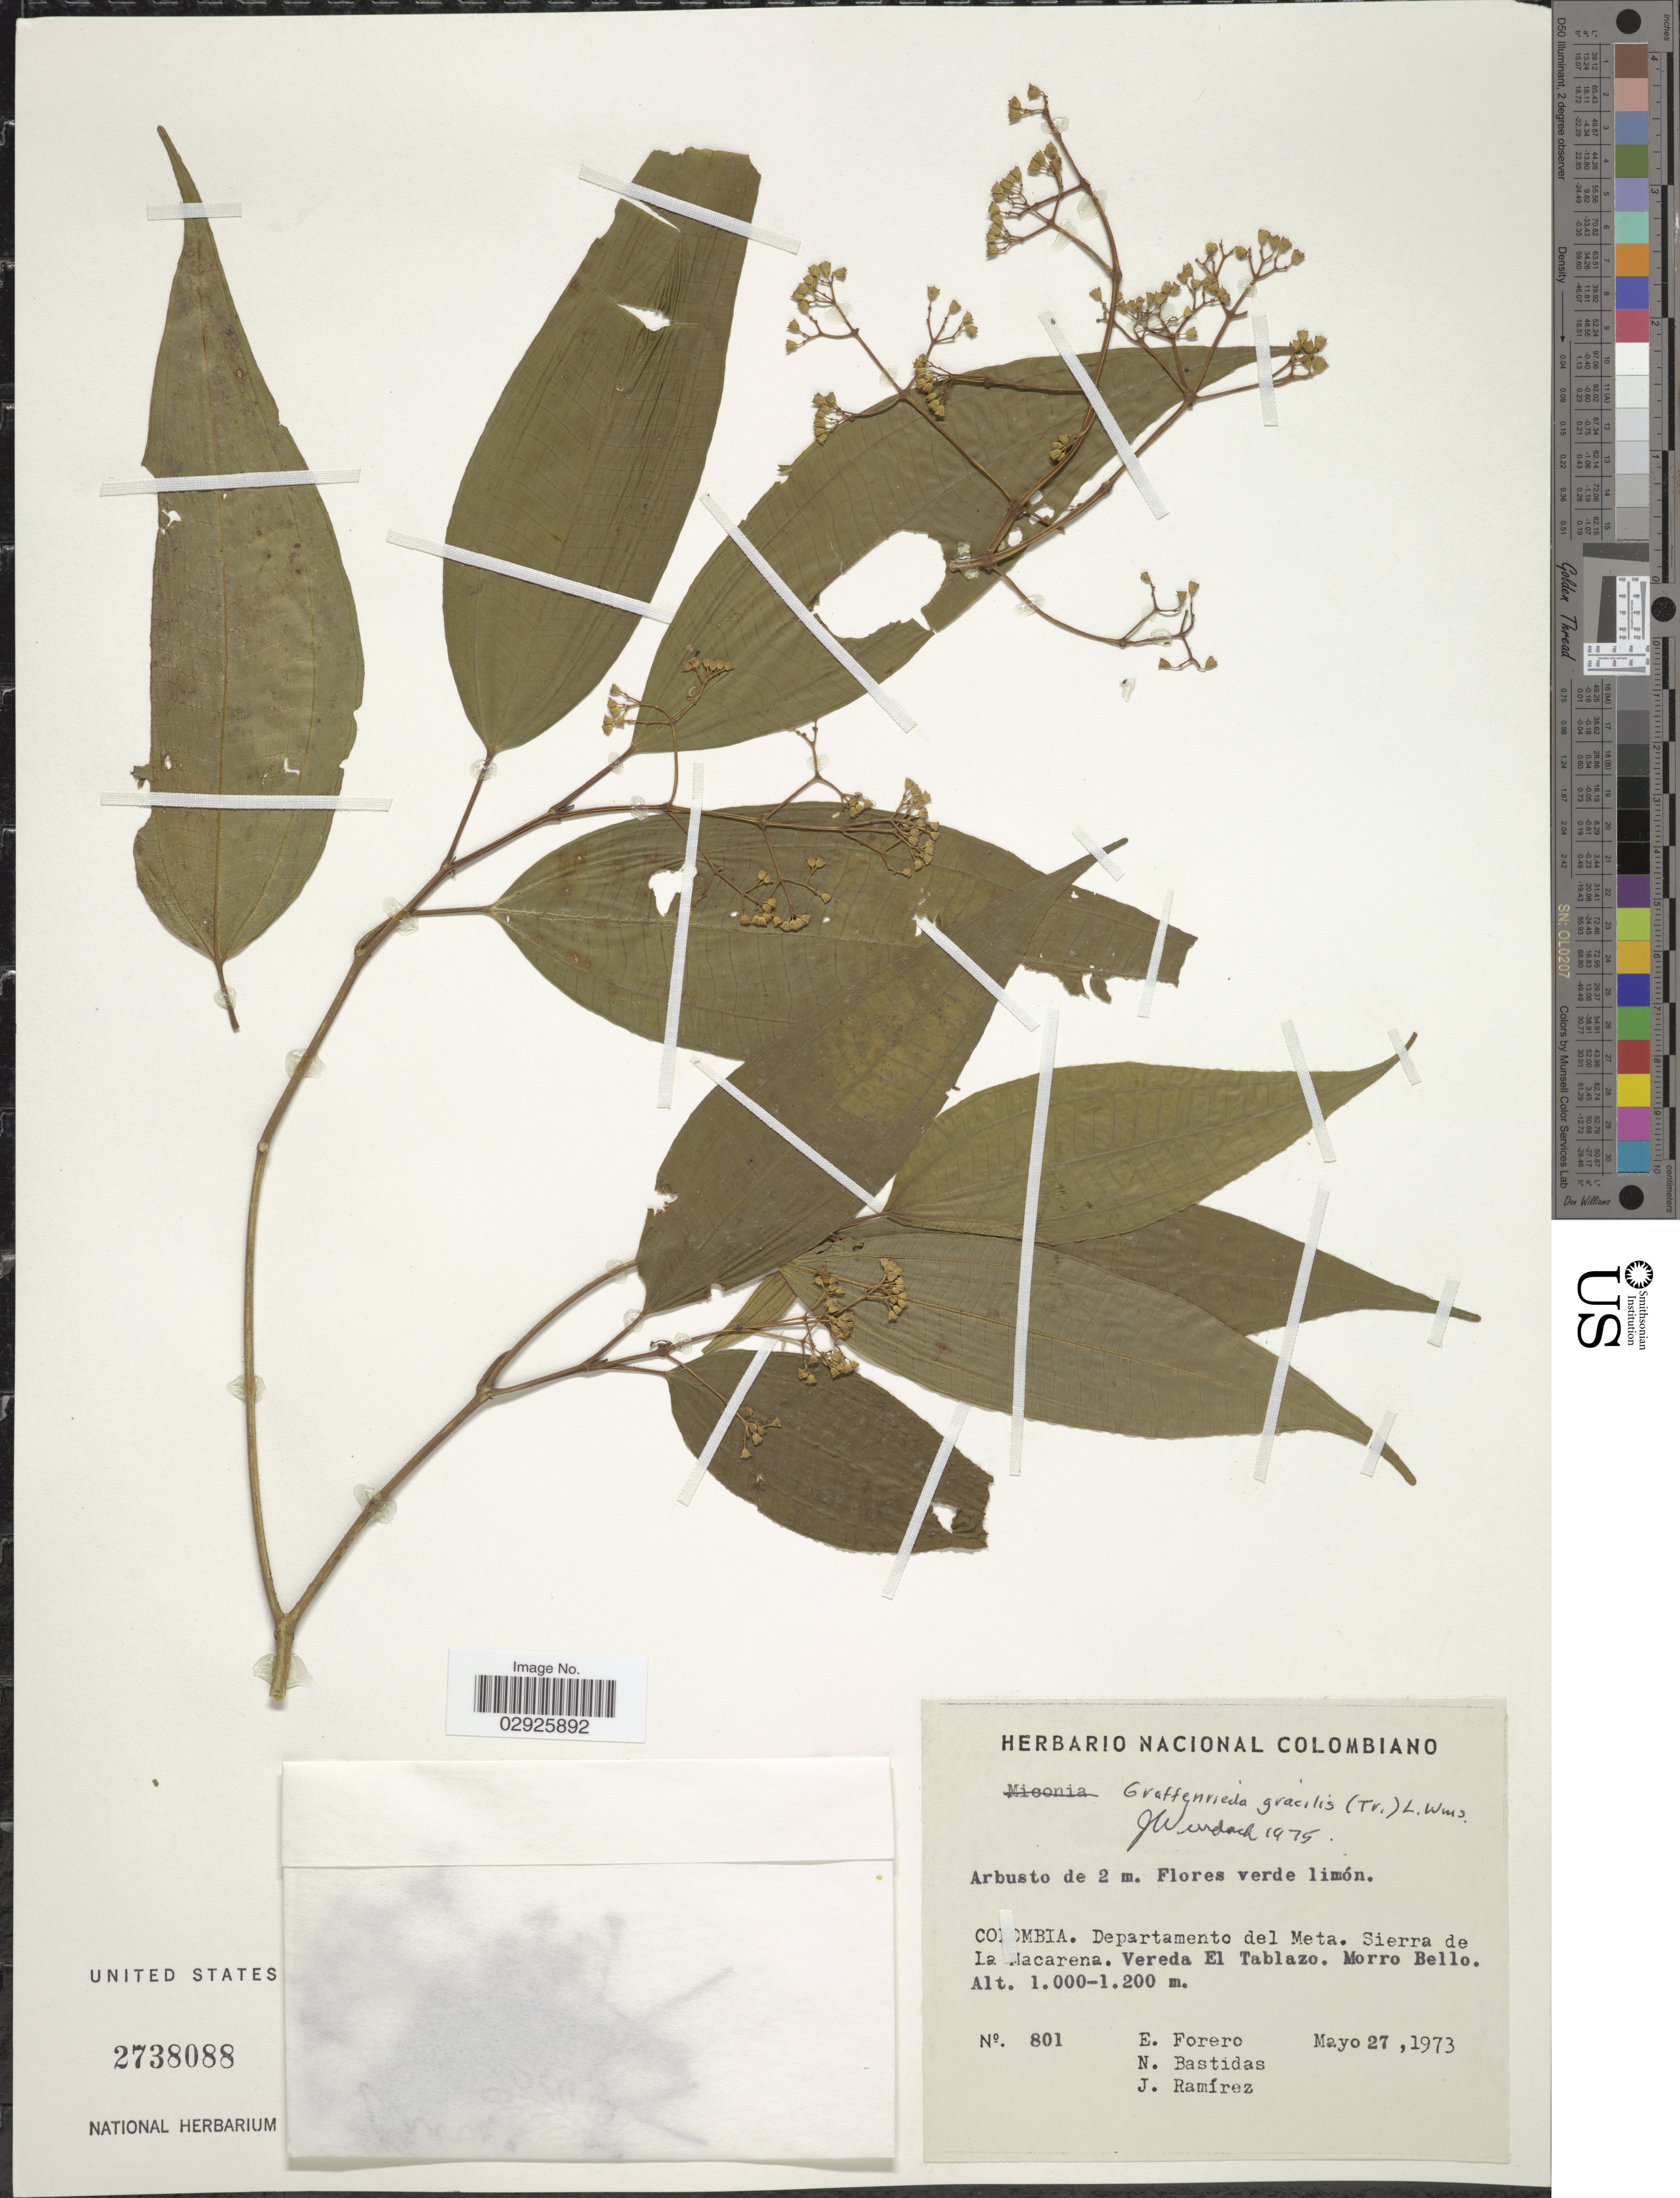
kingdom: Plantae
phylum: Tracheophyta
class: Magnoliopsida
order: Myrtales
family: Melastomataceae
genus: Graffenrieda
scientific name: Graffenrieda gracilis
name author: (Triana) L.O. Williams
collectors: E. Forero, N. Bastidas & J. Ramírez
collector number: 801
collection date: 1973-05-27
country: Colombia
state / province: Meta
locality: Departamento del Meta. Sierra de La Macarena. Vereda El Tablazo. Morro Bello.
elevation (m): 1000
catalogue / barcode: US 2738088